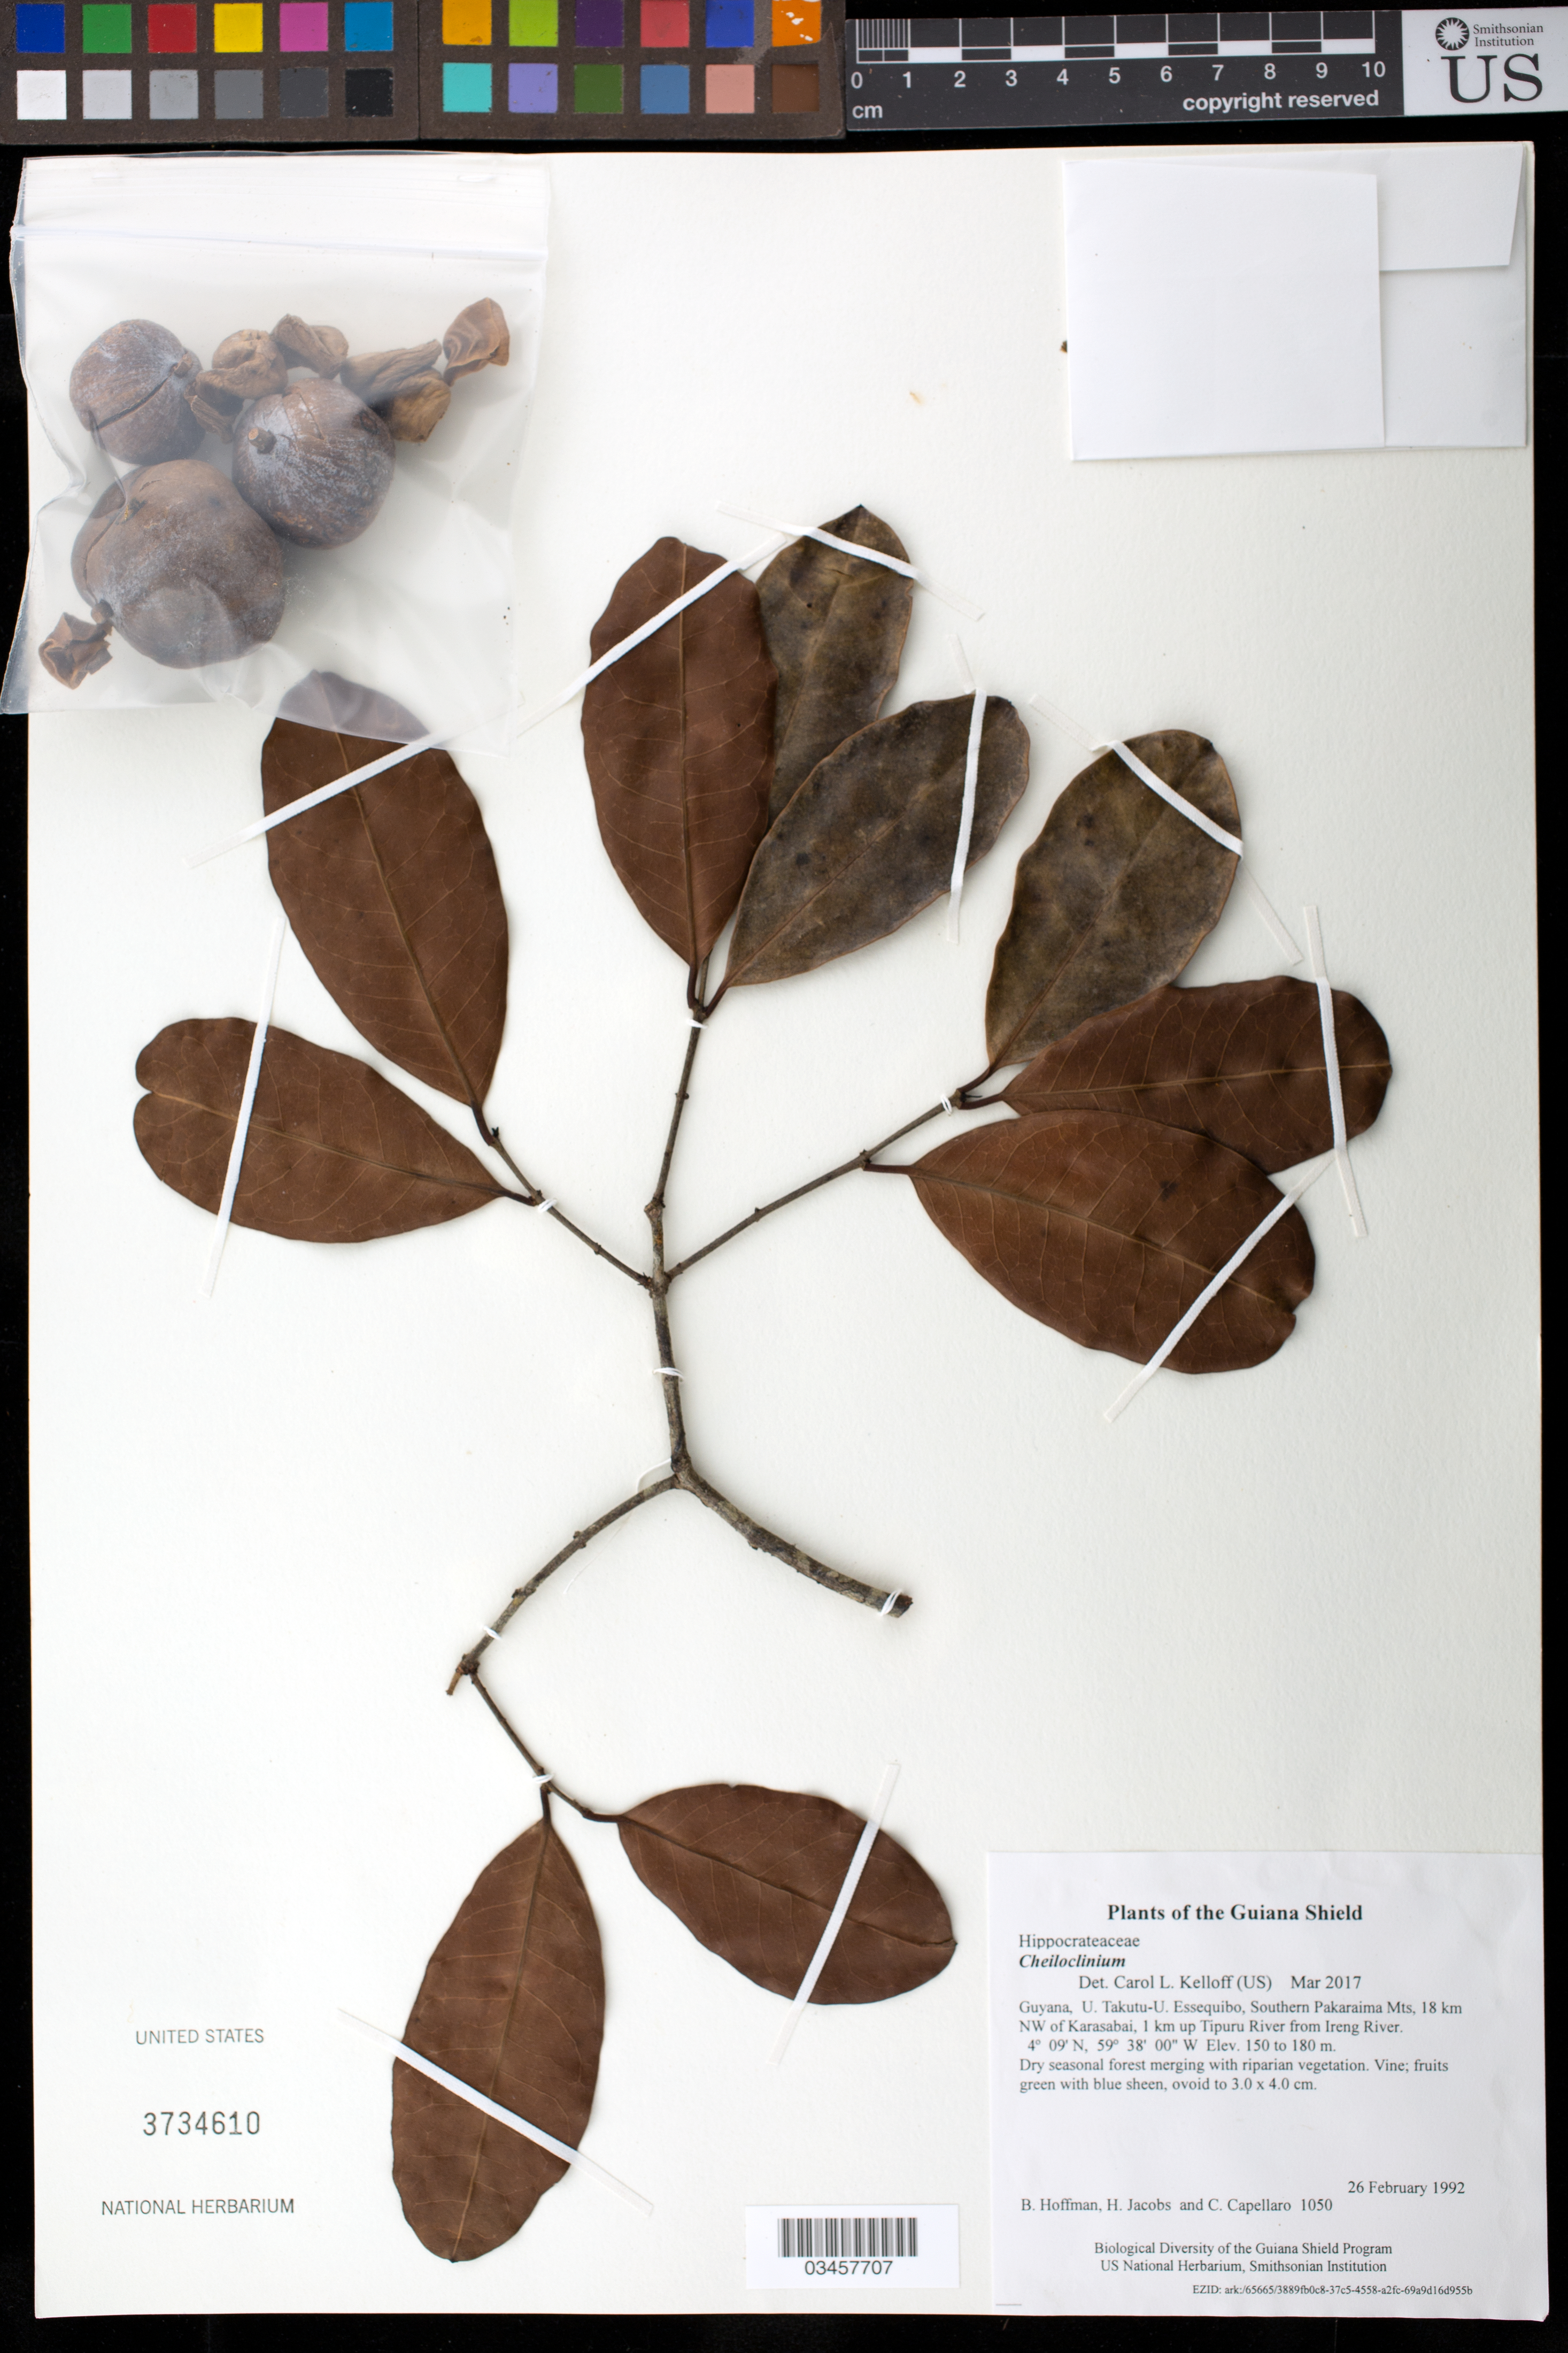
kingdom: Plantae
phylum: Tracheophyta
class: Magnoliopsida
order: Celastrales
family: Celastraceae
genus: Cheiloclinium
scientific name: Cheiloclinium sp.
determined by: Kelloff, Carol L., (US), Smithsonian Institution - National Museum of Natural History (UNITED STATES)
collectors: B. Hoffman, H. Jacobs & C. Capellaro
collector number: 1050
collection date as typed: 26 February 1992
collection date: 1992-02-26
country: Guyana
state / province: U. Takutu-U. Essequibo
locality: Southern Pakaraima Mts, 18 km NW of Karasabai, 1 km up Tipuru River from Ireng River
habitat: Dry seasonal forest merging with riparian vegetation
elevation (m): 150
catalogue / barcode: US 3734610